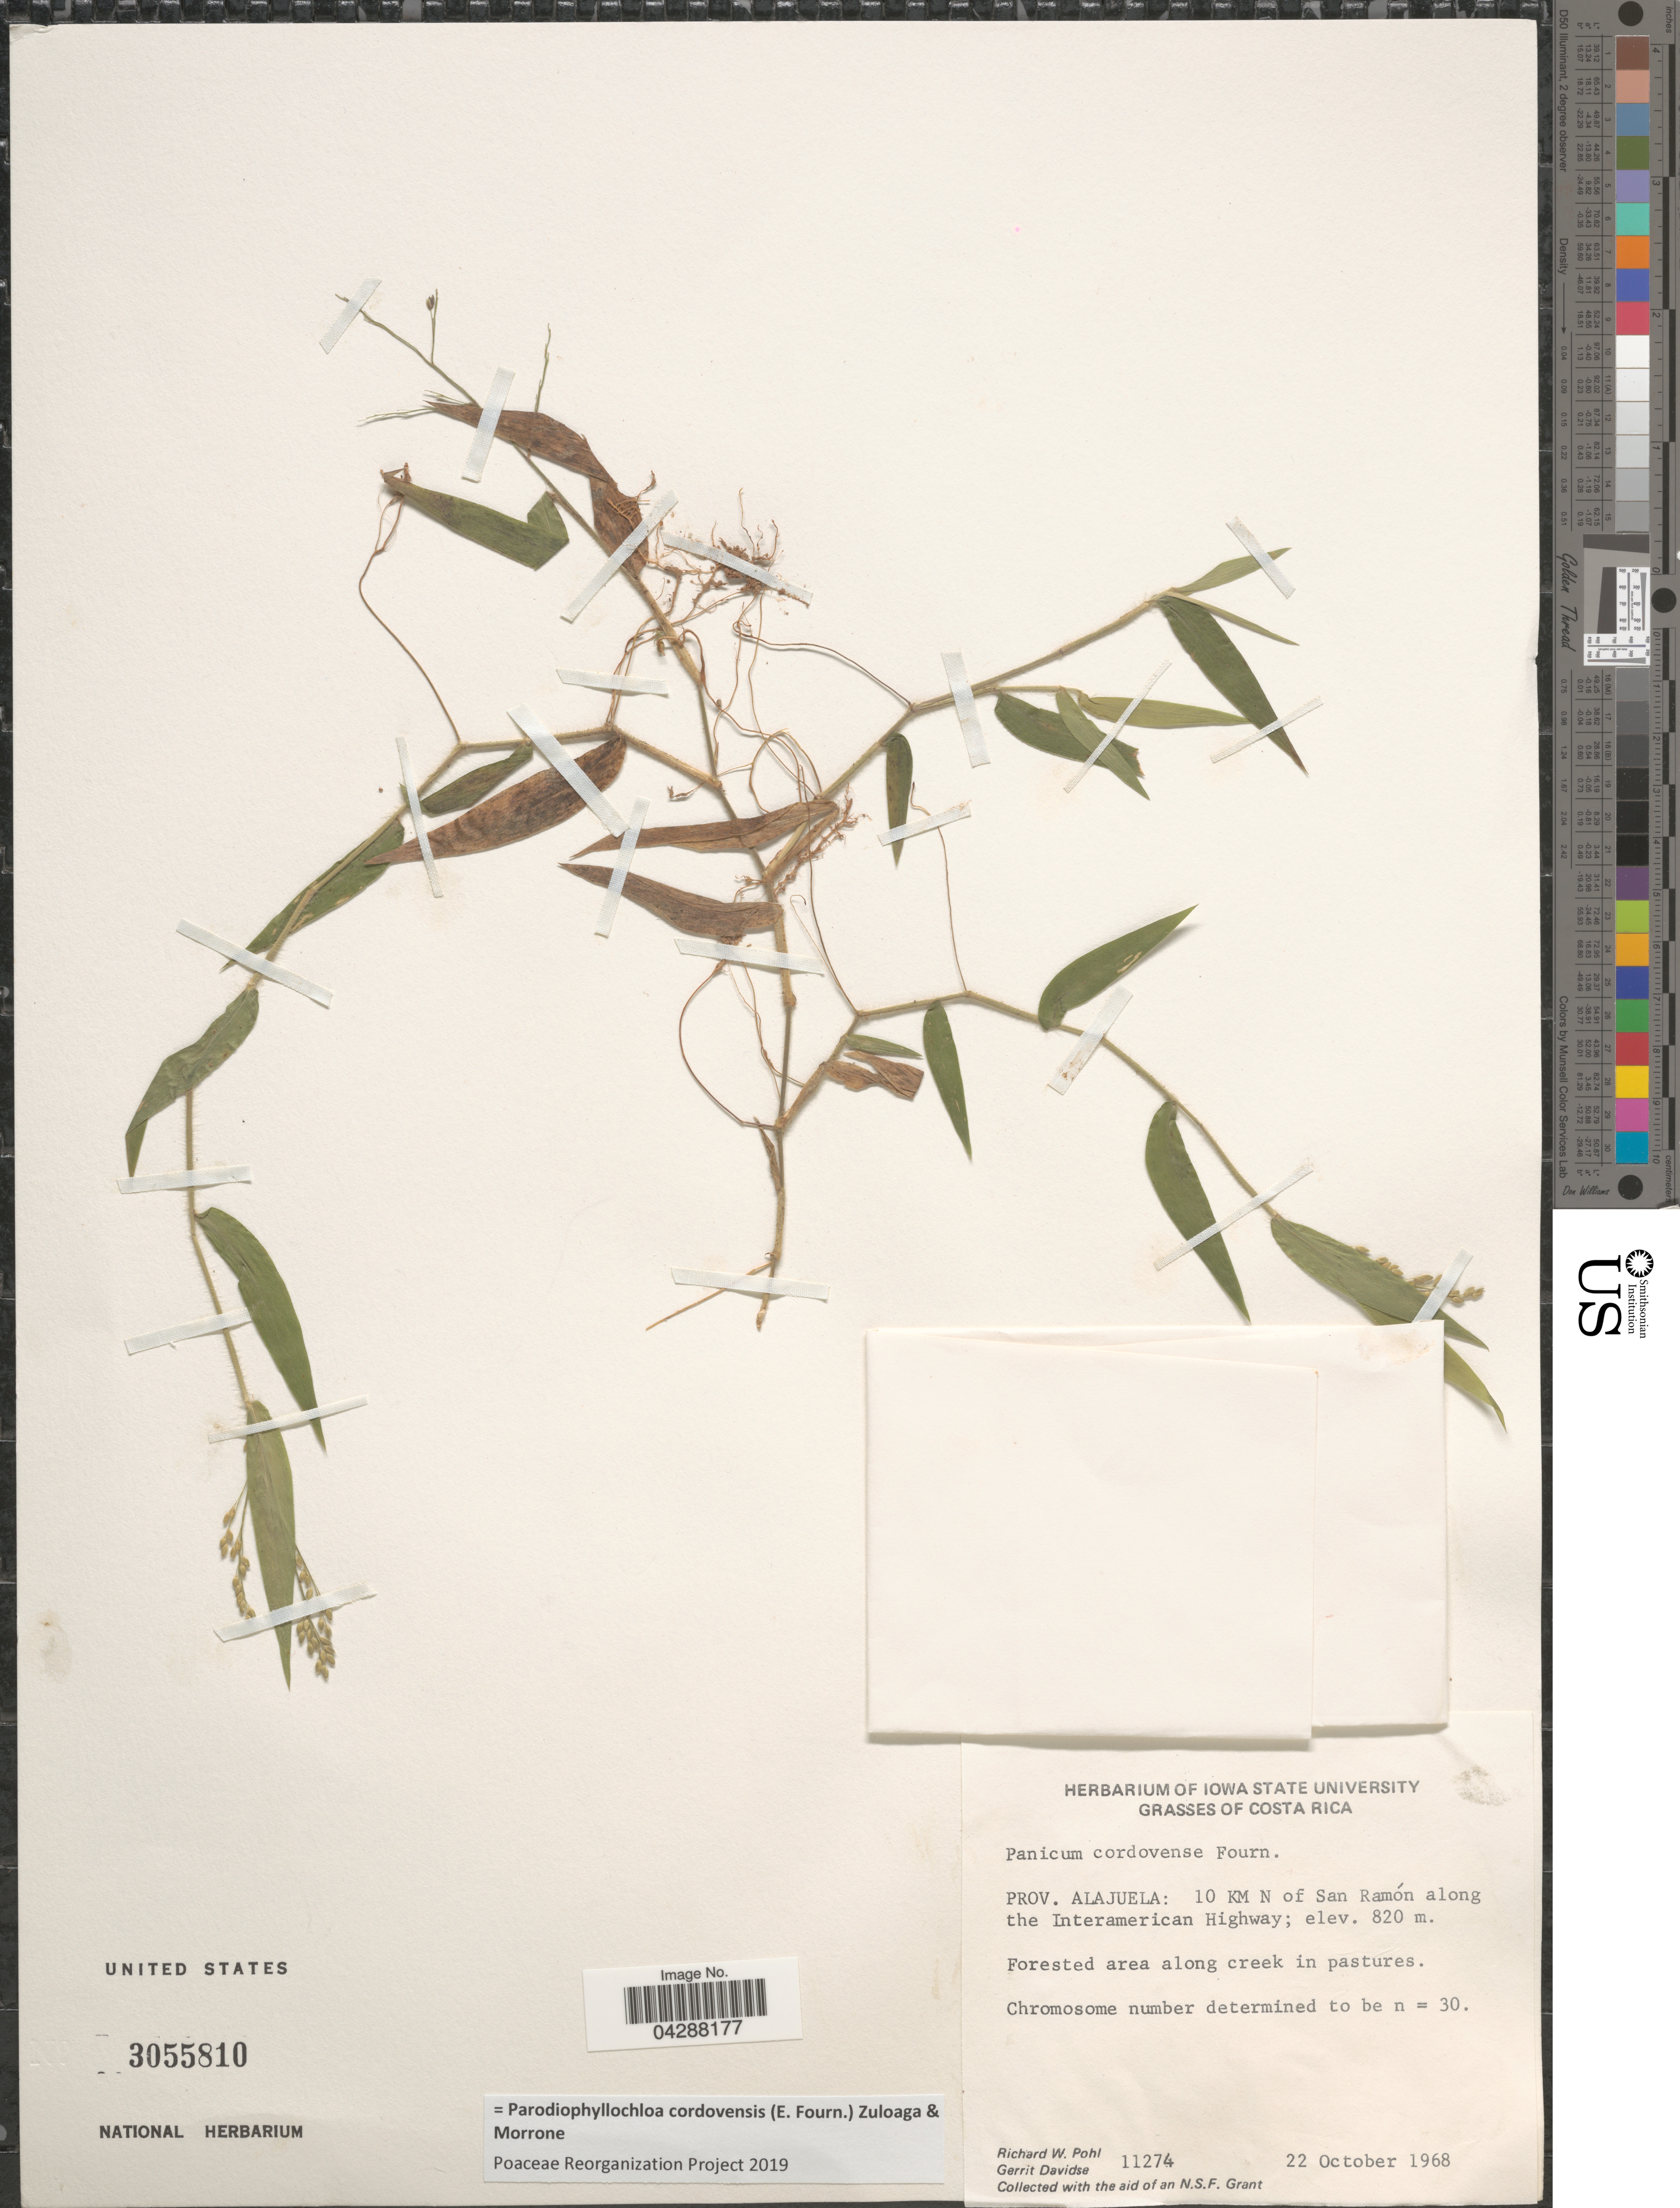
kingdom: Plantae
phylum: Tracheophyta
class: Liliopsida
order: Poales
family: Poaceae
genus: Parodiophyllochloa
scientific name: Parodiophyllochloa cordovensis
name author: (E. Fourn.) Zuloaga & Morrone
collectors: R. W. Pohl & G. Davidse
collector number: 11274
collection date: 1968-10-22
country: Costa Rica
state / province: Alajuela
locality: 10 Km N of San Ramon along the Interamerican Highway.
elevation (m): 820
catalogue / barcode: US 3055810